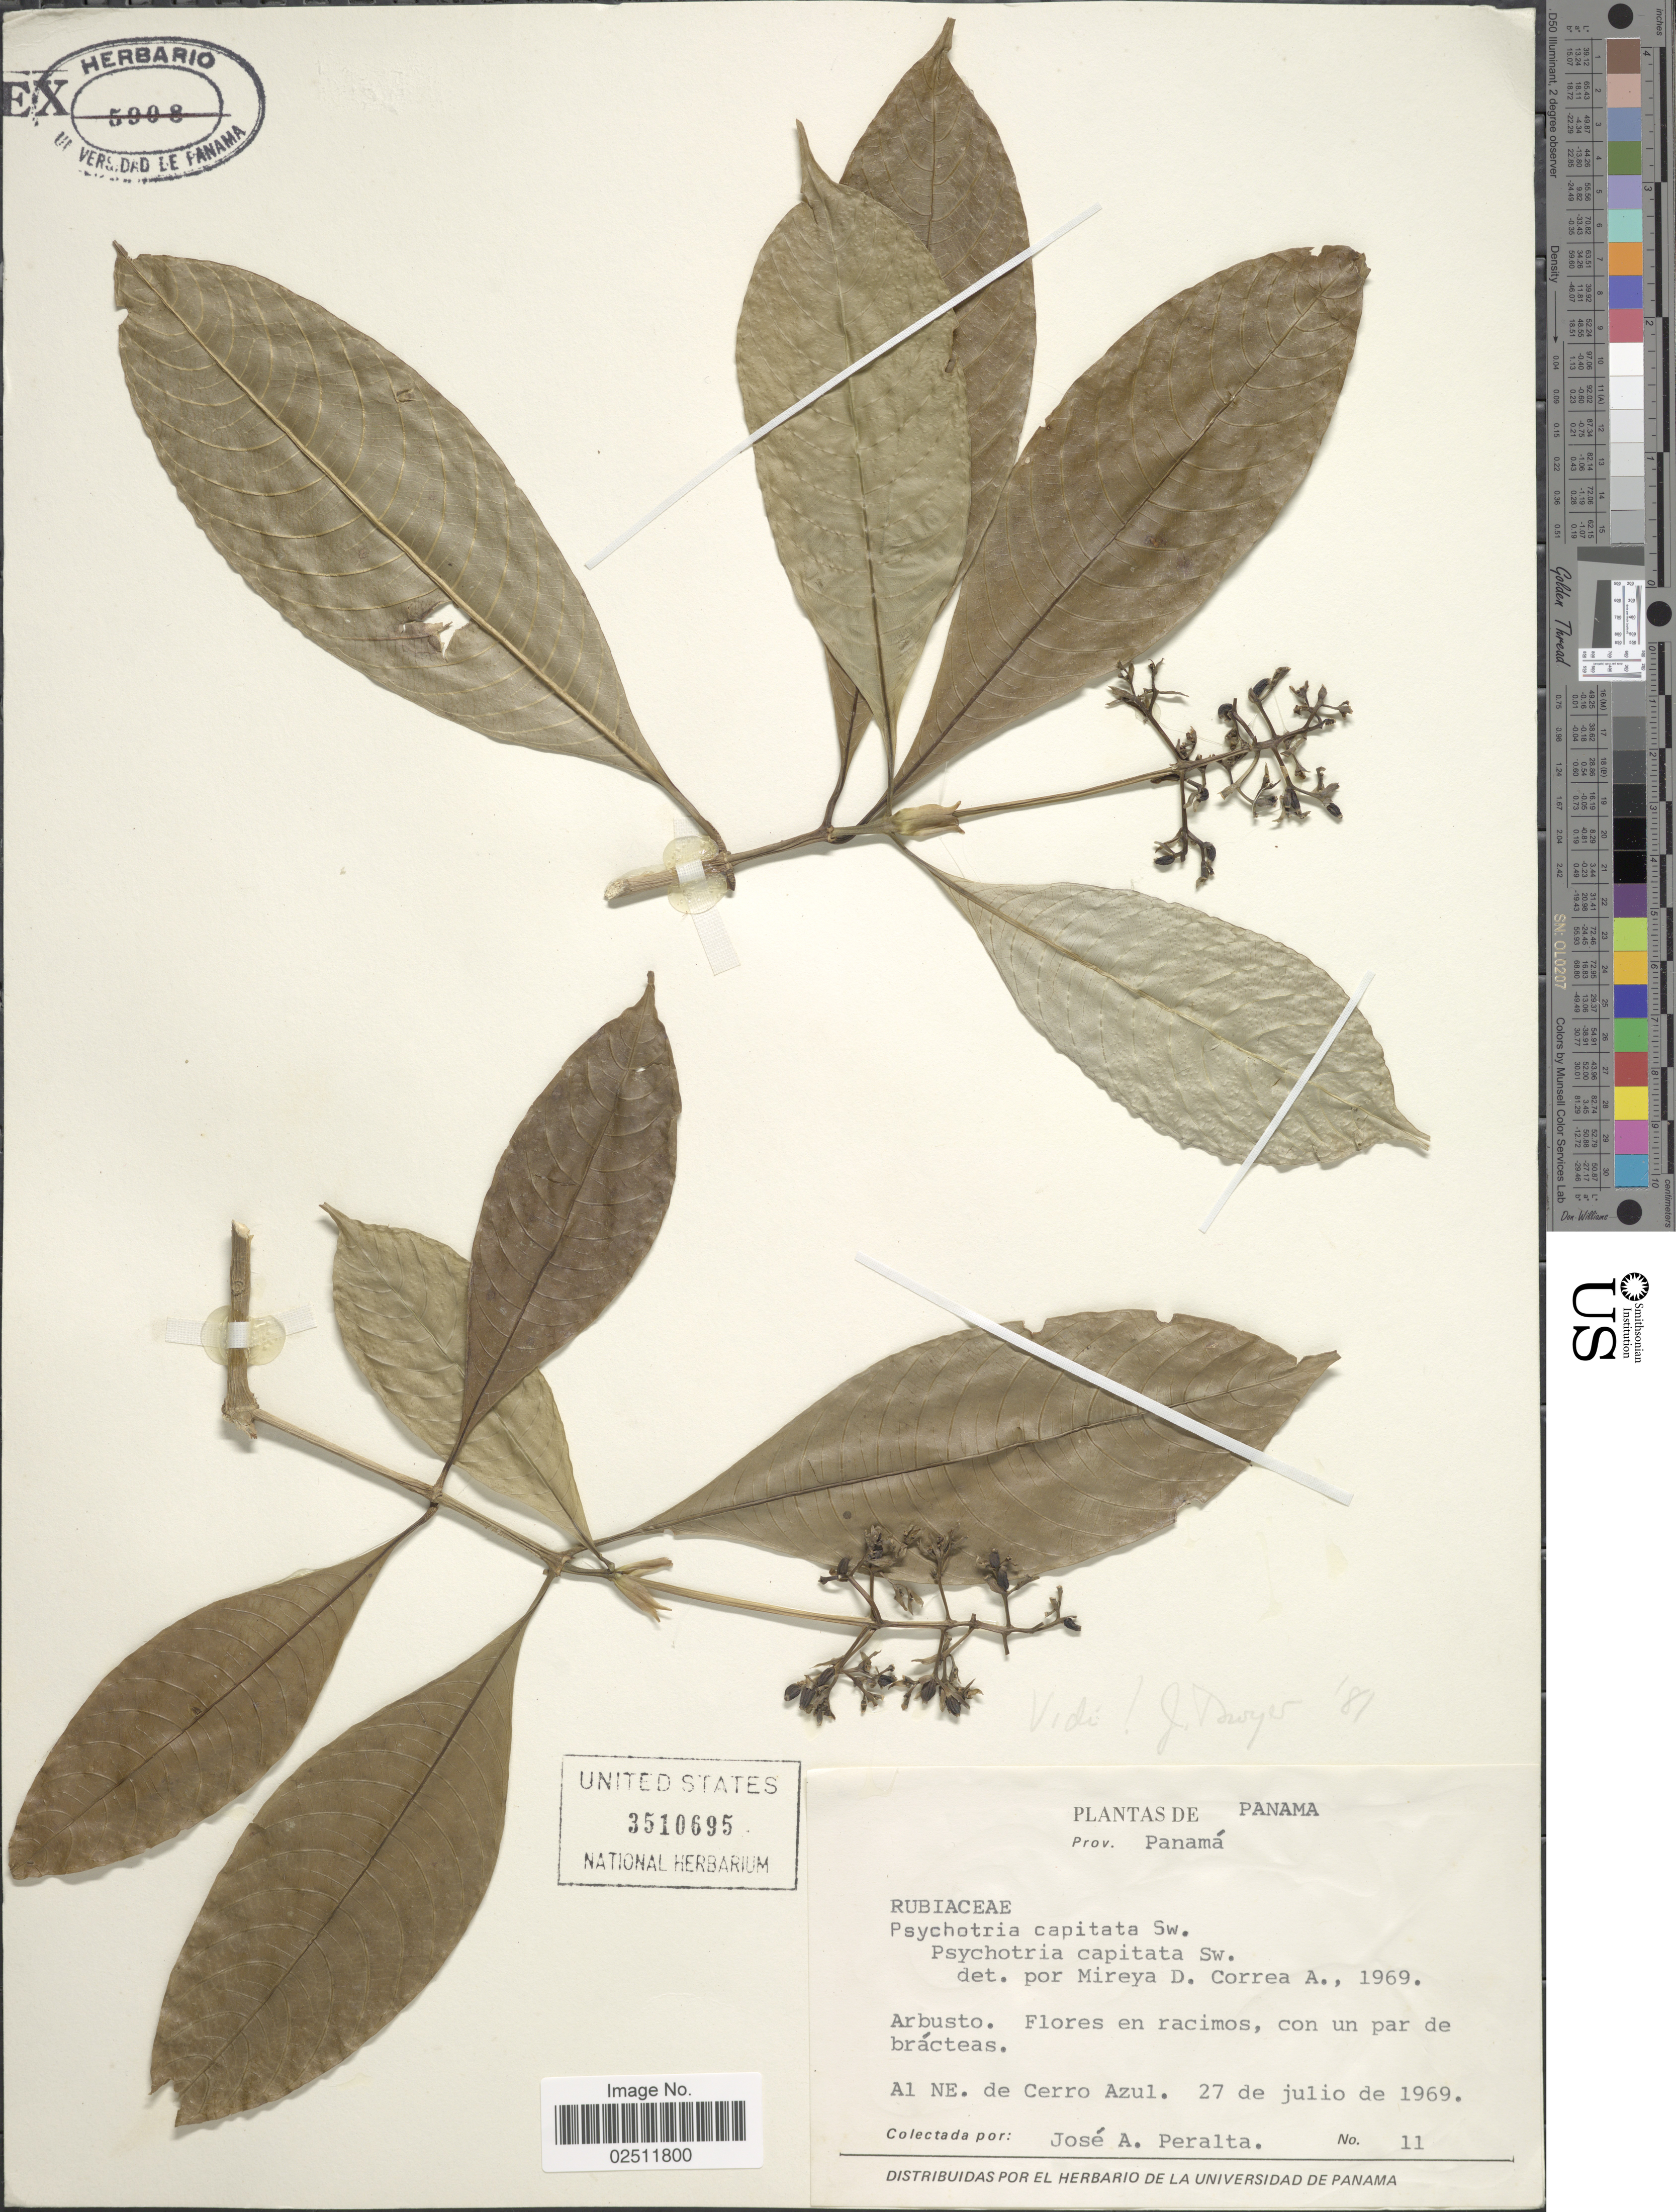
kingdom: Plantae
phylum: Tracheophyta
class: Magnoliopsida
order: Gentianales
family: Rubiaceae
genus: Psychotria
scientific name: Psychotria capitata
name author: Ruiz & Pav.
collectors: J. Peralta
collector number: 11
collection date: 1969-07-27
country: Panama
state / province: Panamá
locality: Al NE. de Cerro Azul.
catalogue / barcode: US 3510695